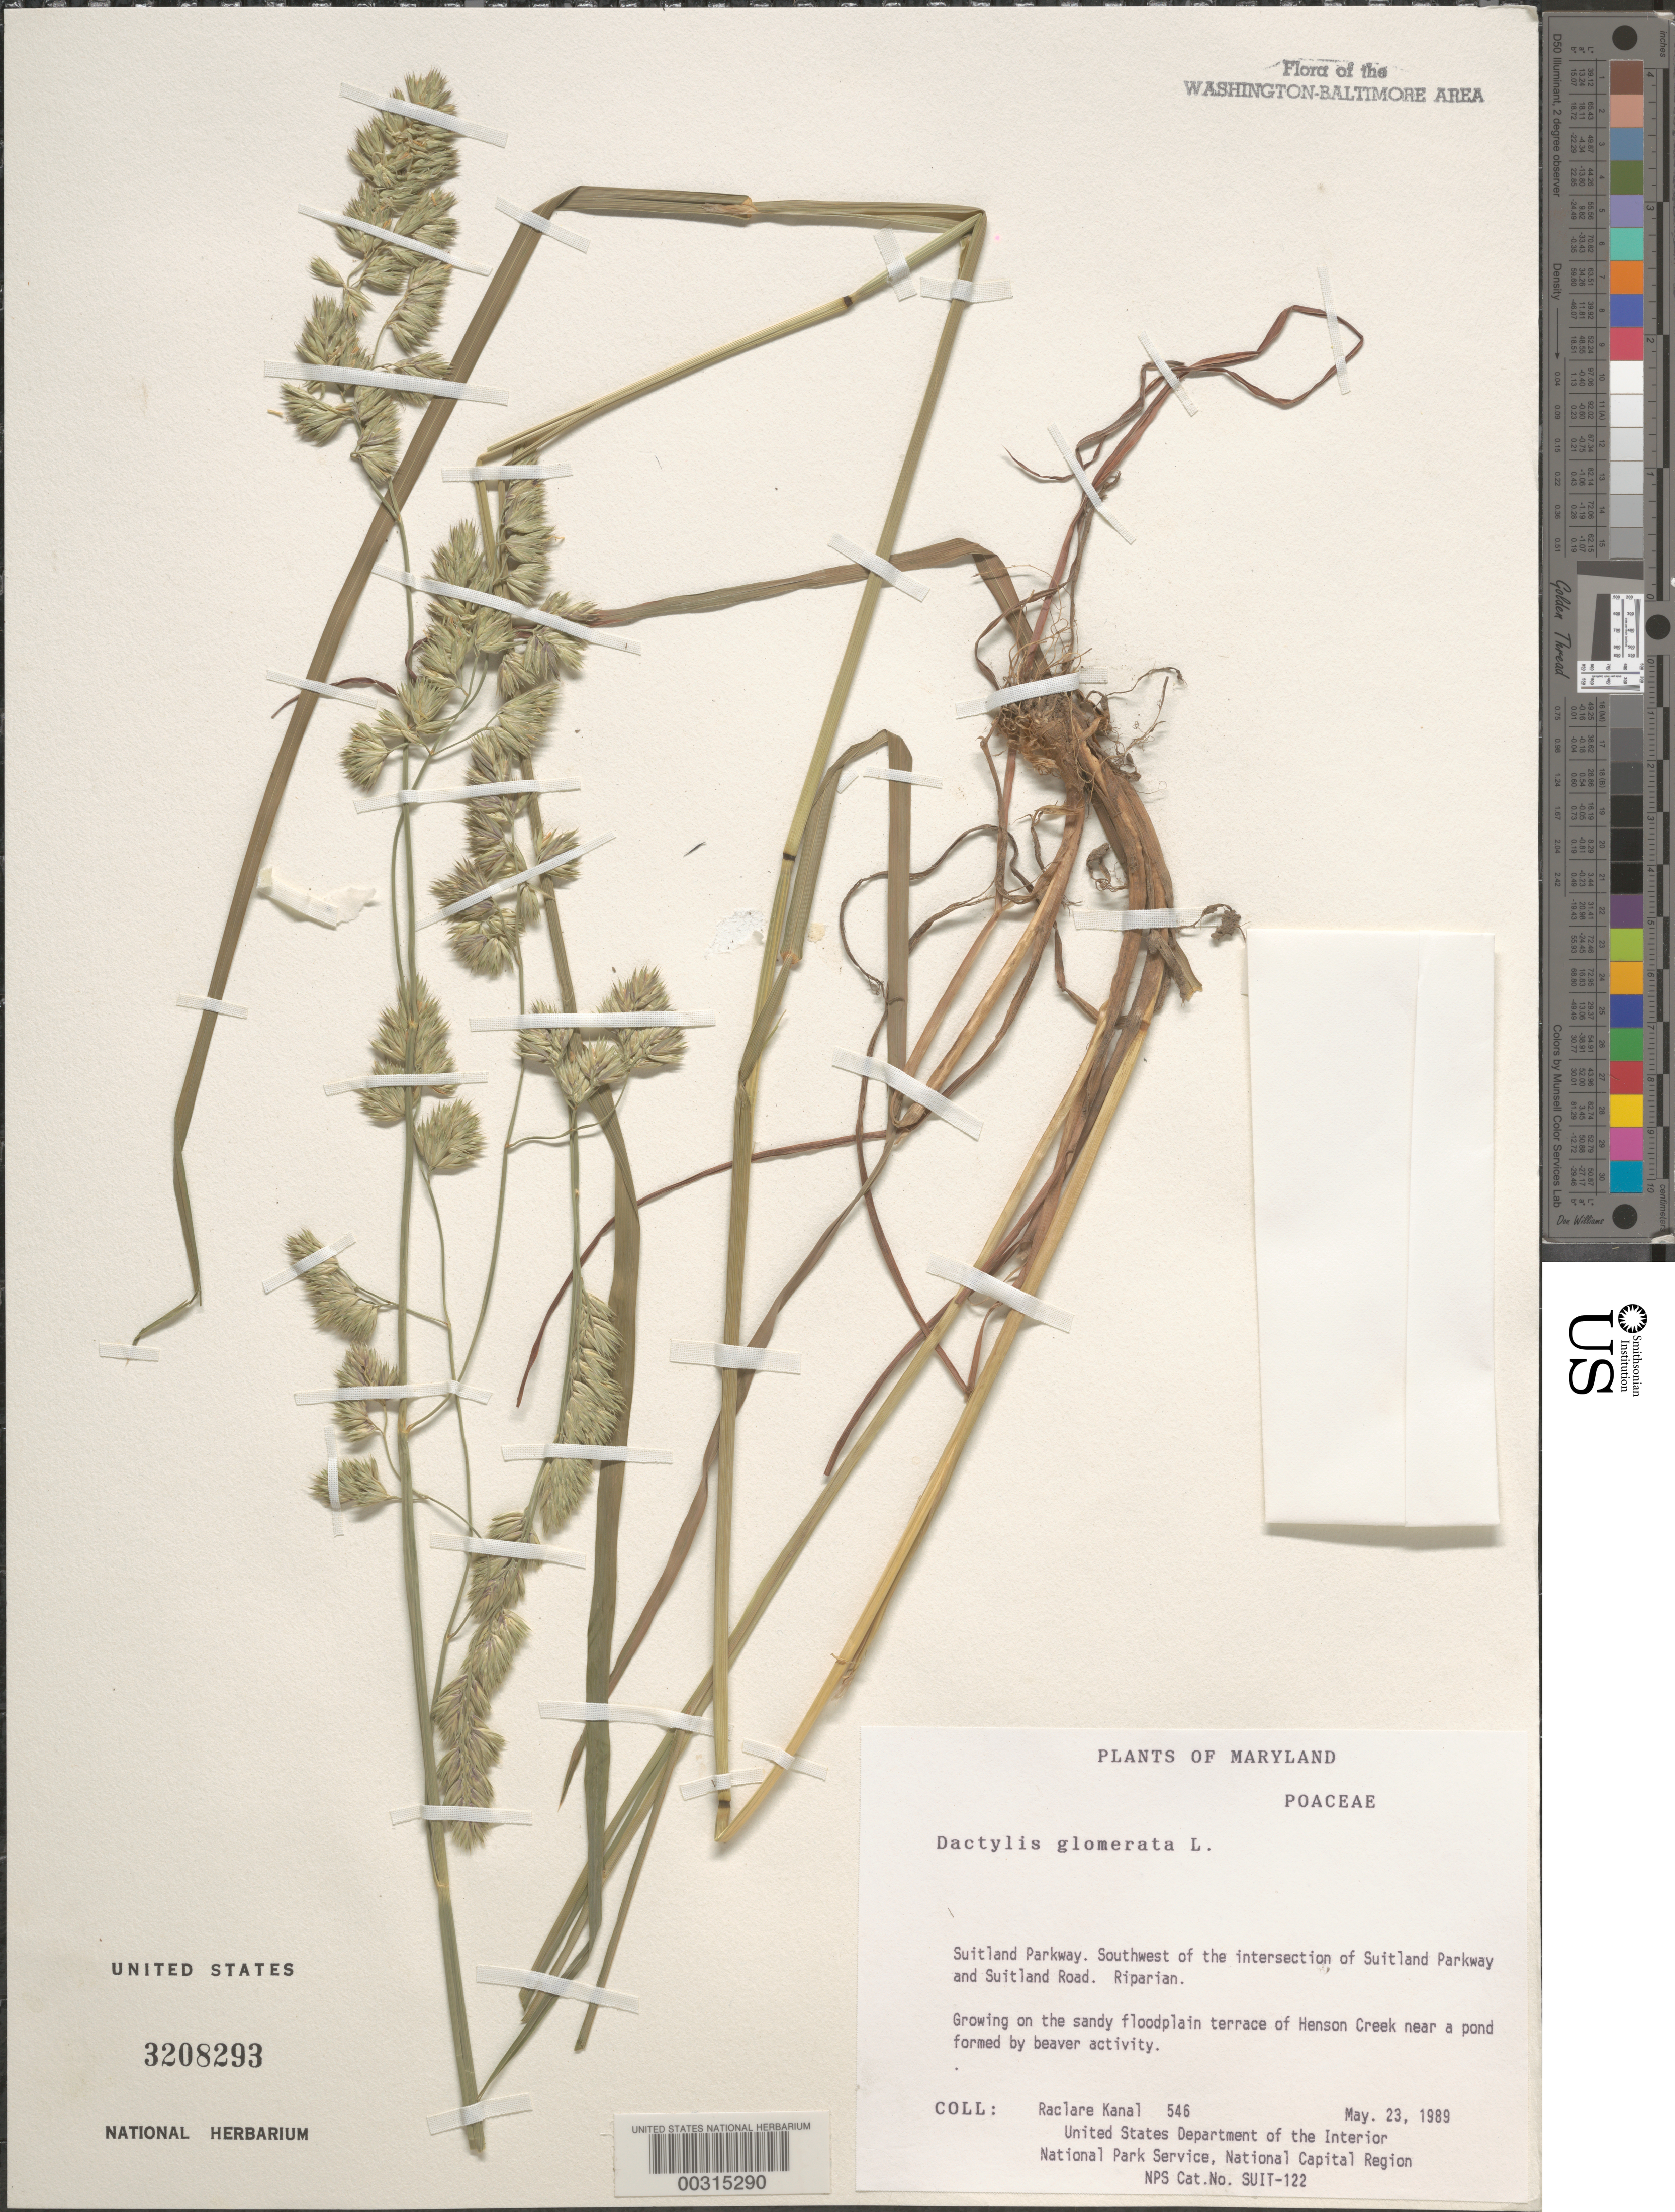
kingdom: Plantae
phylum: Tracheophyta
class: Liliopsida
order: Poales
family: Poaceae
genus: Dactylis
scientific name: Dactylis glomerata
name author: L.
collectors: R. Kanal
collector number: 546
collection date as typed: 23 May 1989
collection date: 1989-05-23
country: United States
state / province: Maryland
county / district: Prince George's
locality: Suitland Parkway, SW of intersection of Suitland Parkway and road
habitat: Sandy floodplain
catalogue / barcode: US 3208293